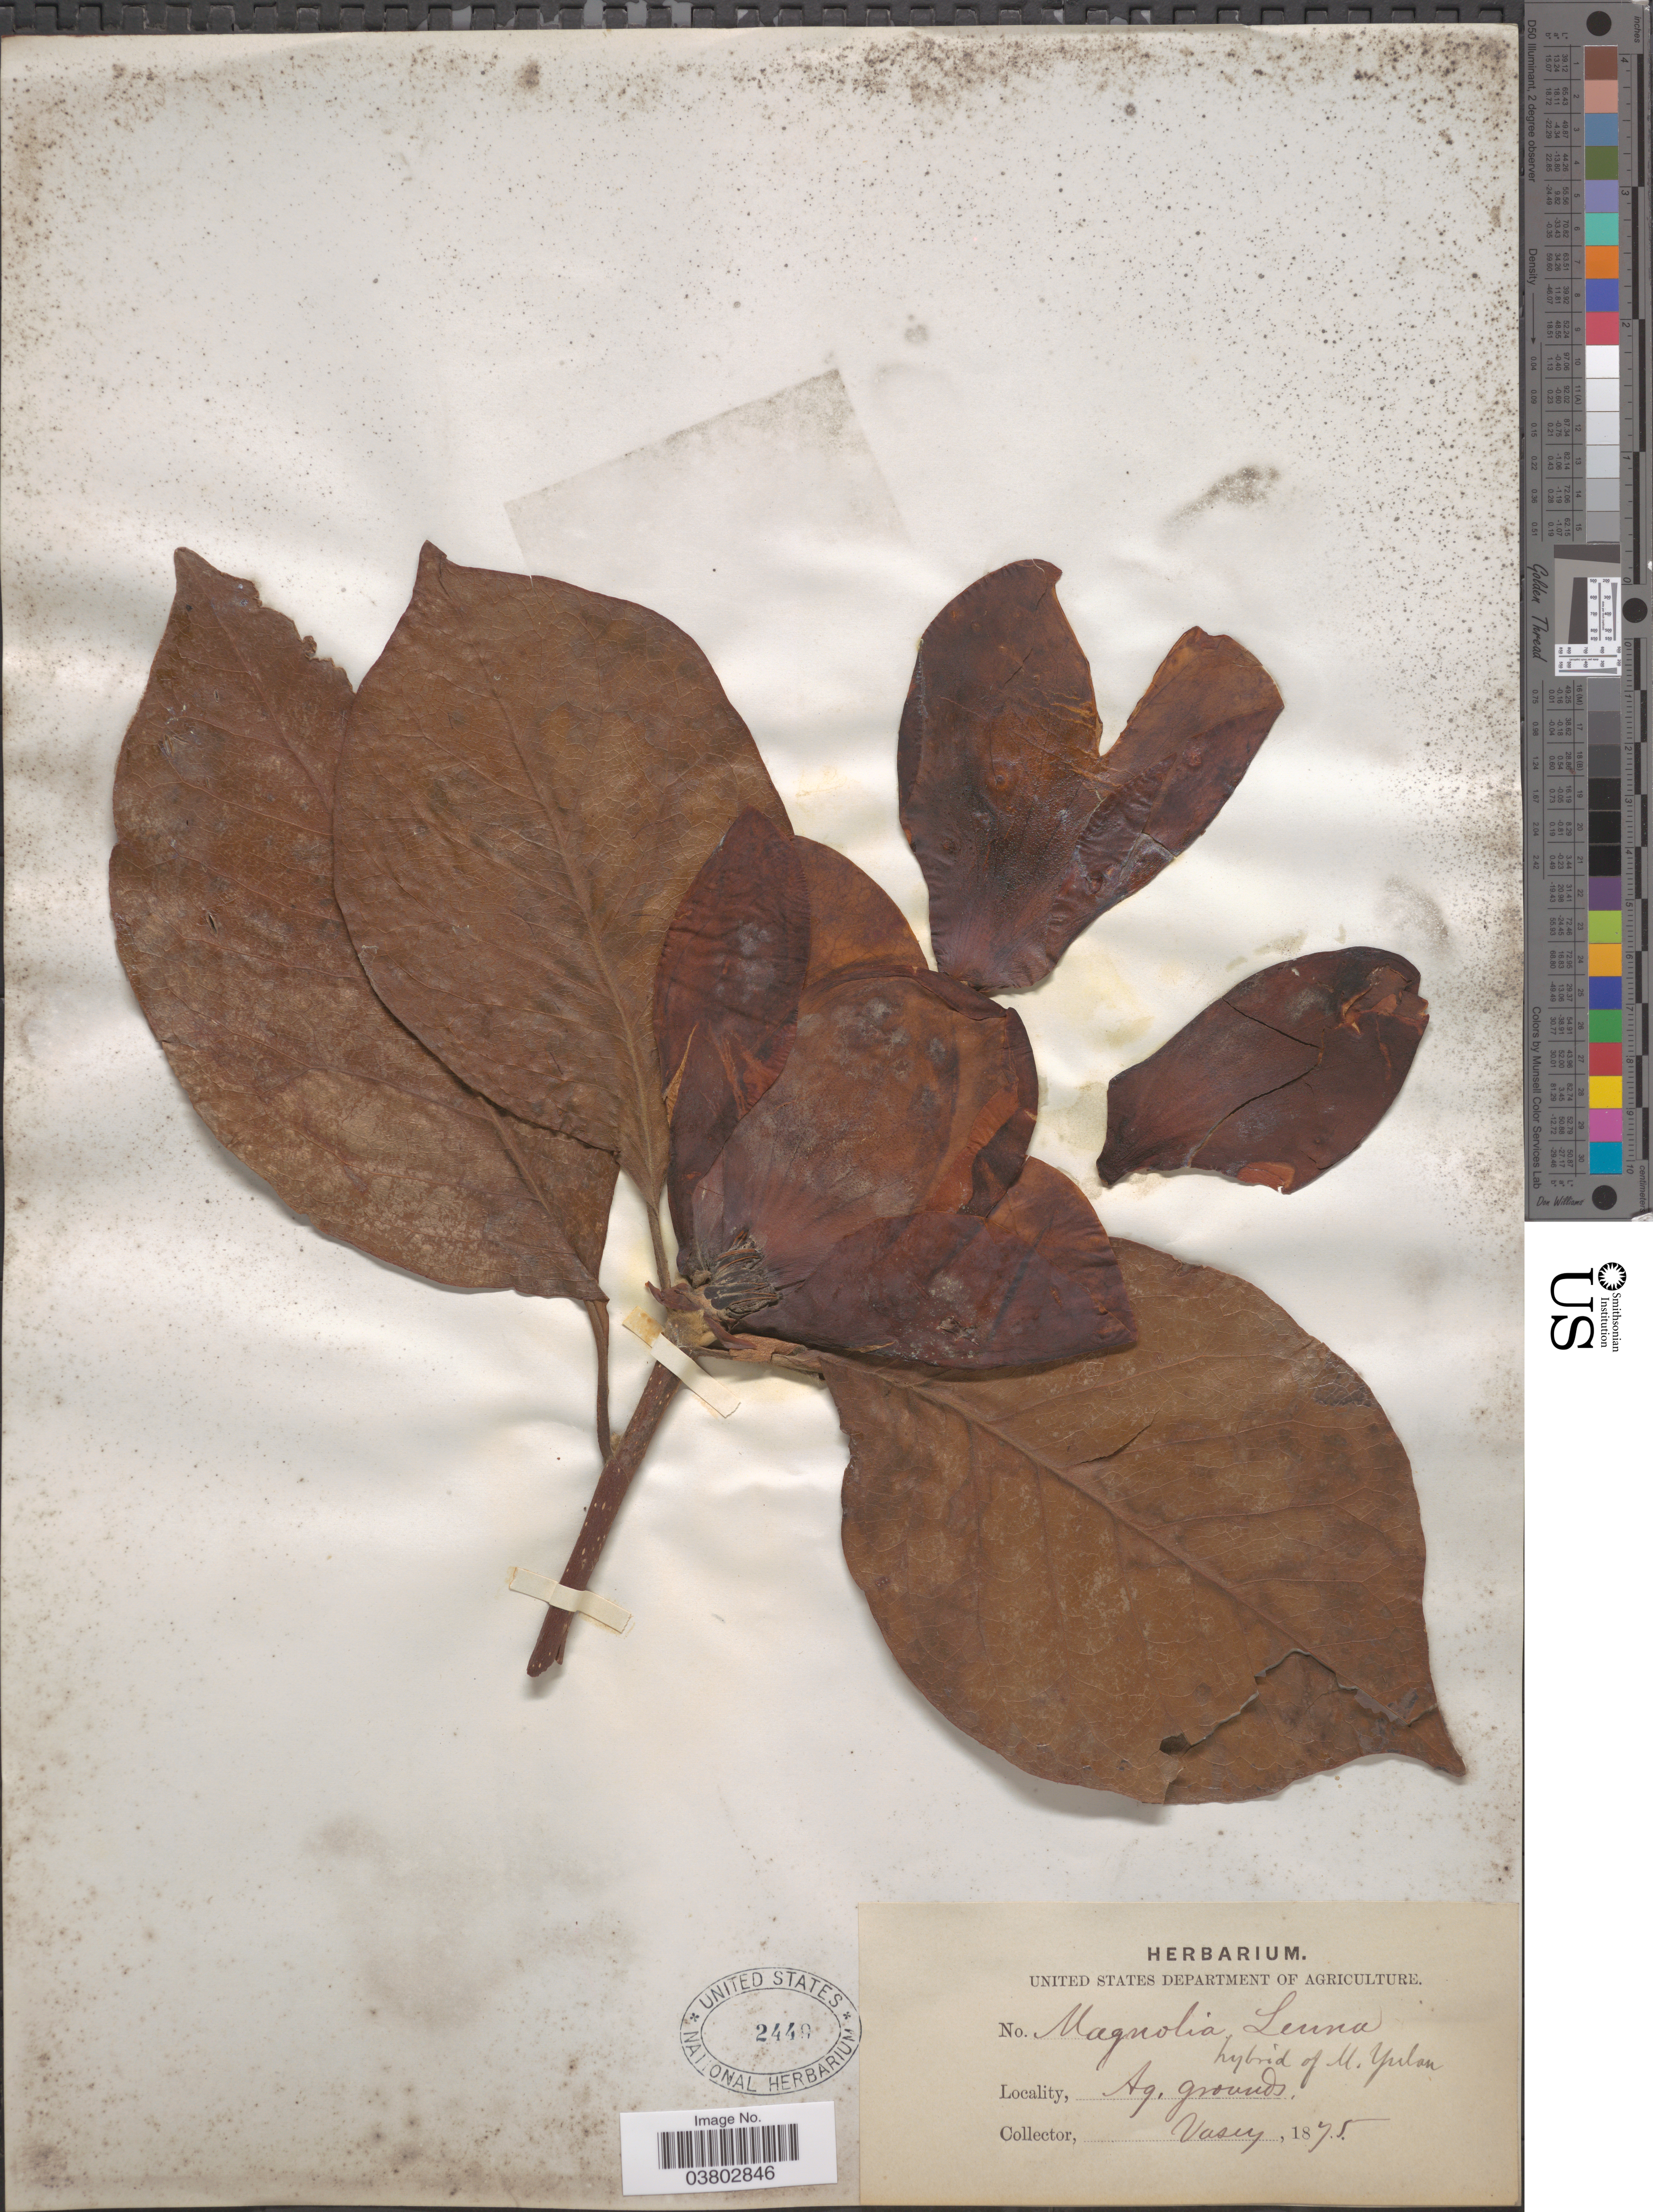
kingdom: Plantae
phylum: Tracheophyta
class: Magnoliopsida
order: Magnoliales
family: Magnoliaceae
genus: Magnolia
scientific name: Magnolia x lennei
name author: Van Houtte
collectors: Vasey, --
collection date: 1875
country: United States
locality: Ag. grounds.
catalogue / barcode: US 2449